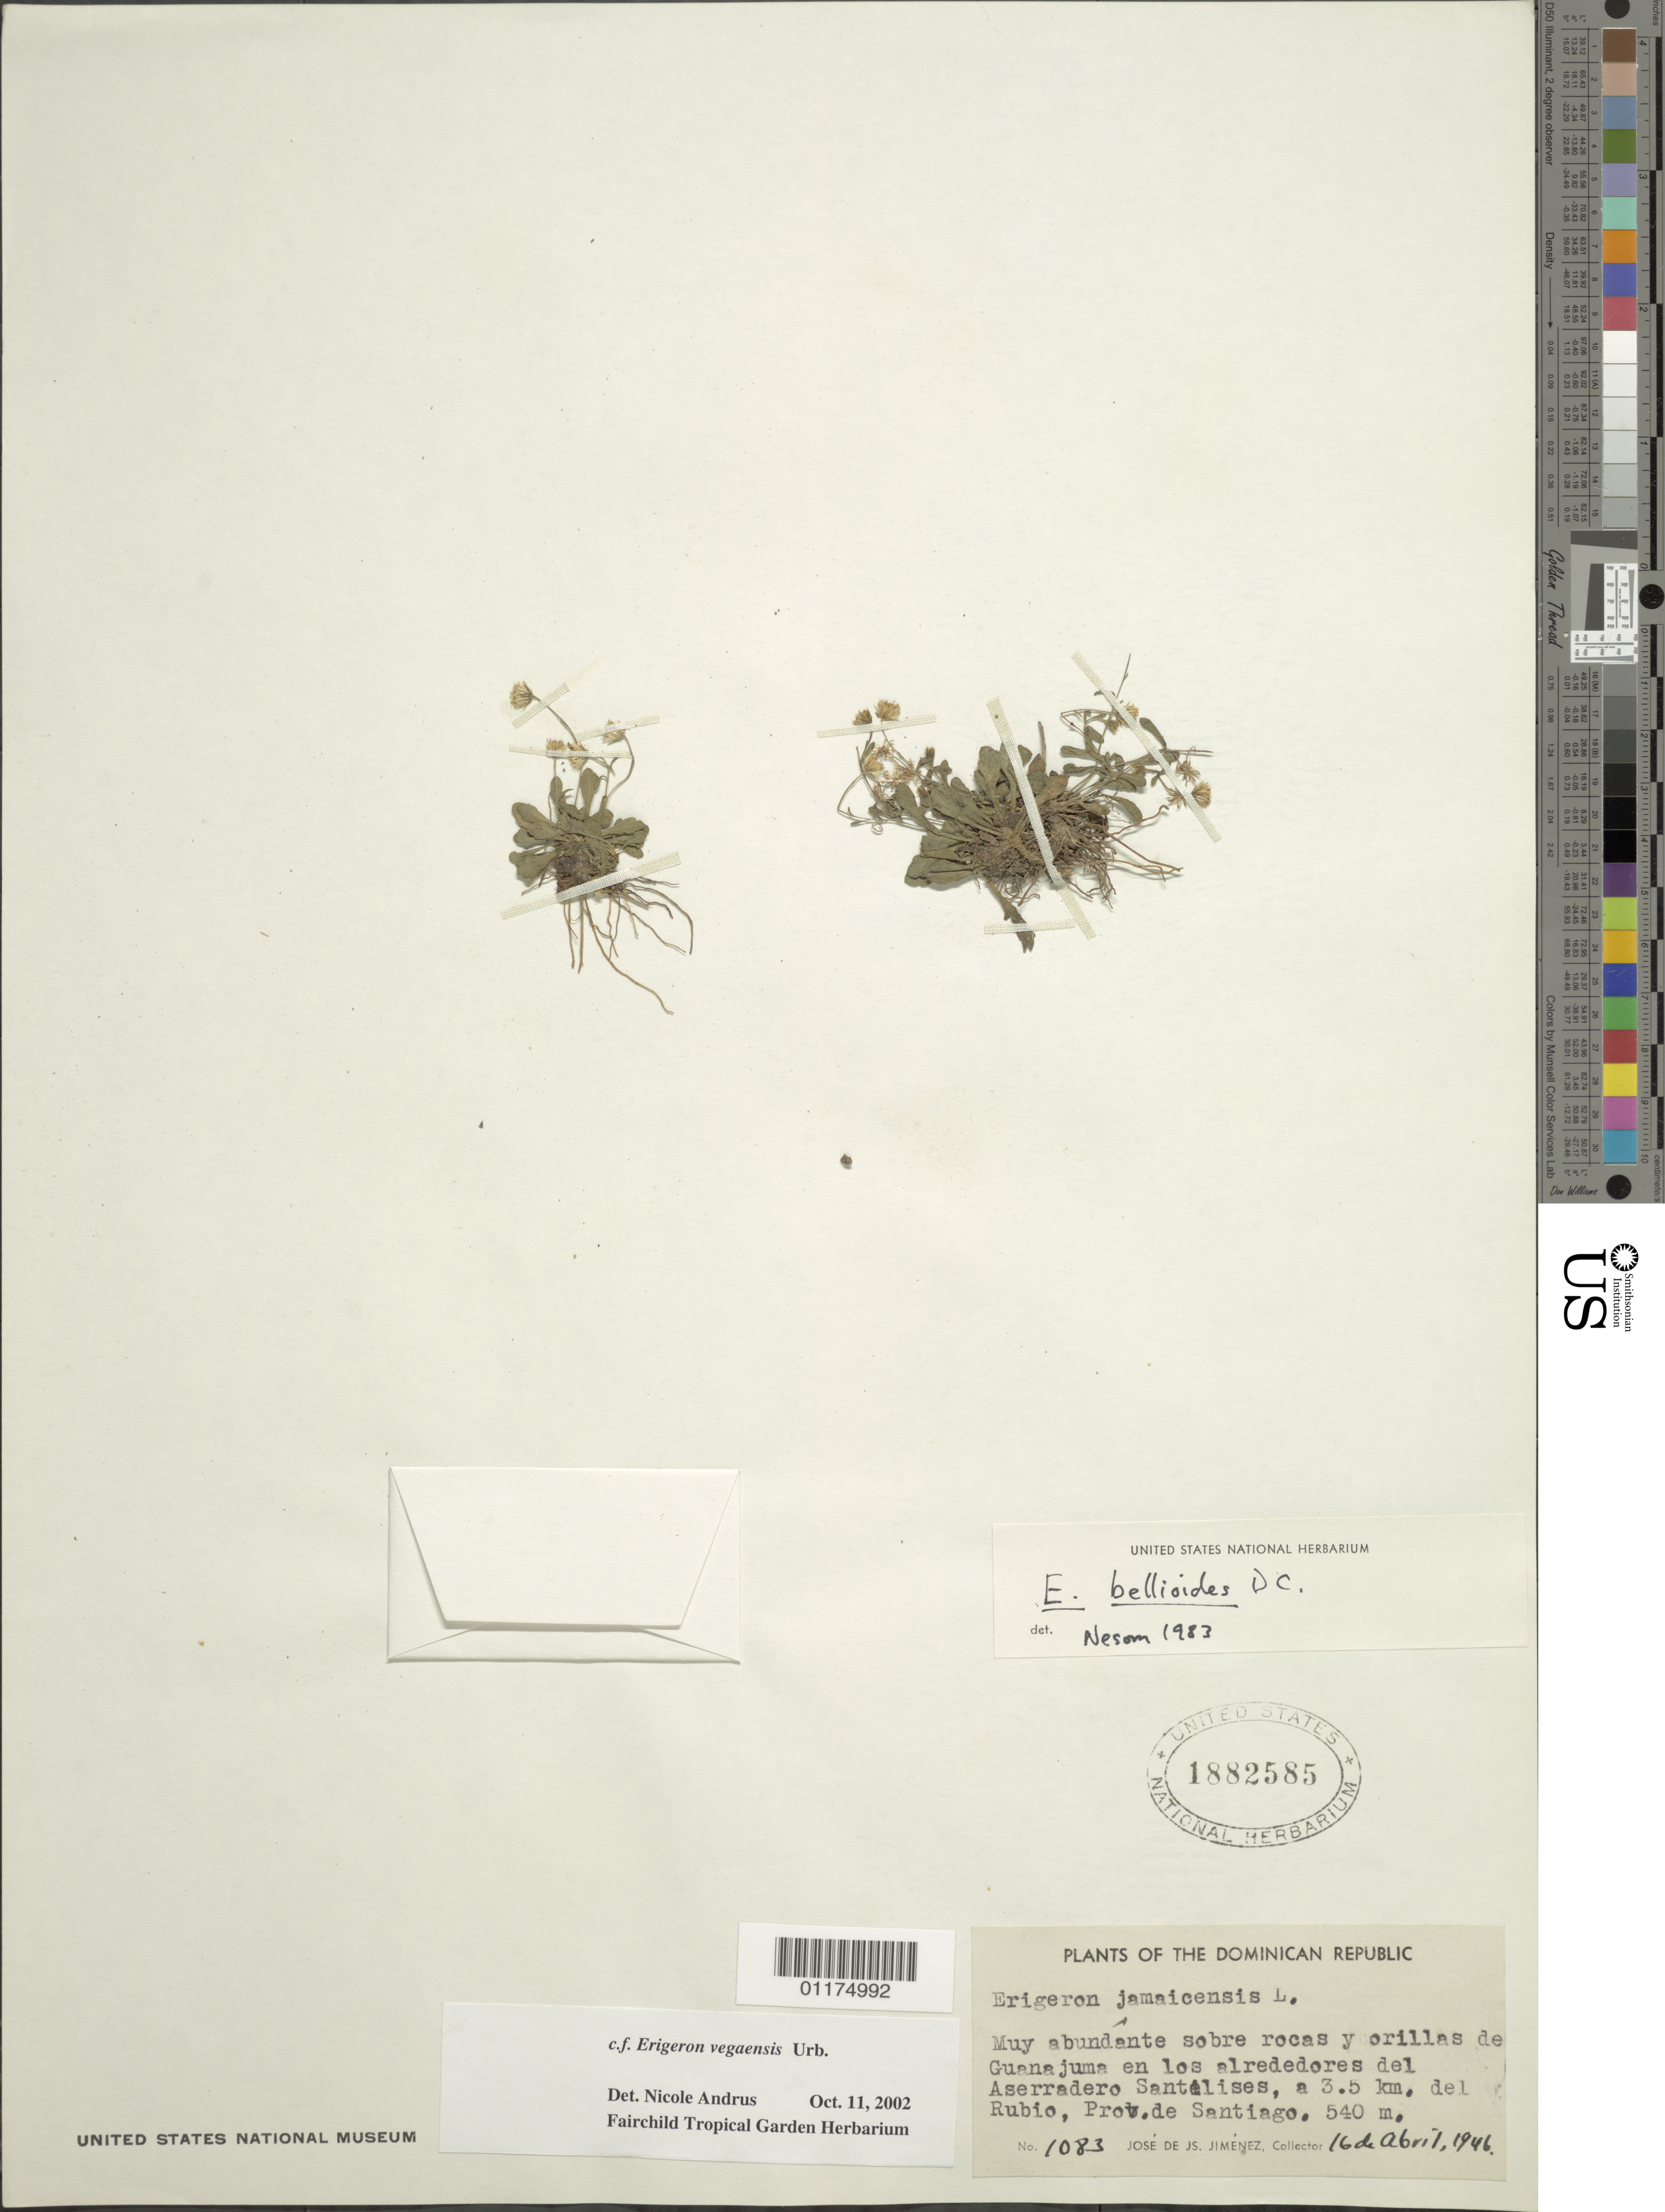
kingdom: Plantae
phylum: Tracheophyta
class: Magnoliopsida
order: Asterales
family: Asteraceae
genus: Erigeron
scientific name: Erigeron vegaensis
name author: Urb.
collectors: J. J. Jiménez Almonte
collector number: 1083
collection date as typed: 16 Apr 1946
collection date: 1946-04-16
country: Dominican Republic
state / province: Santiago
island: Hispaniola I.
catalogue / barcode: US 1882585